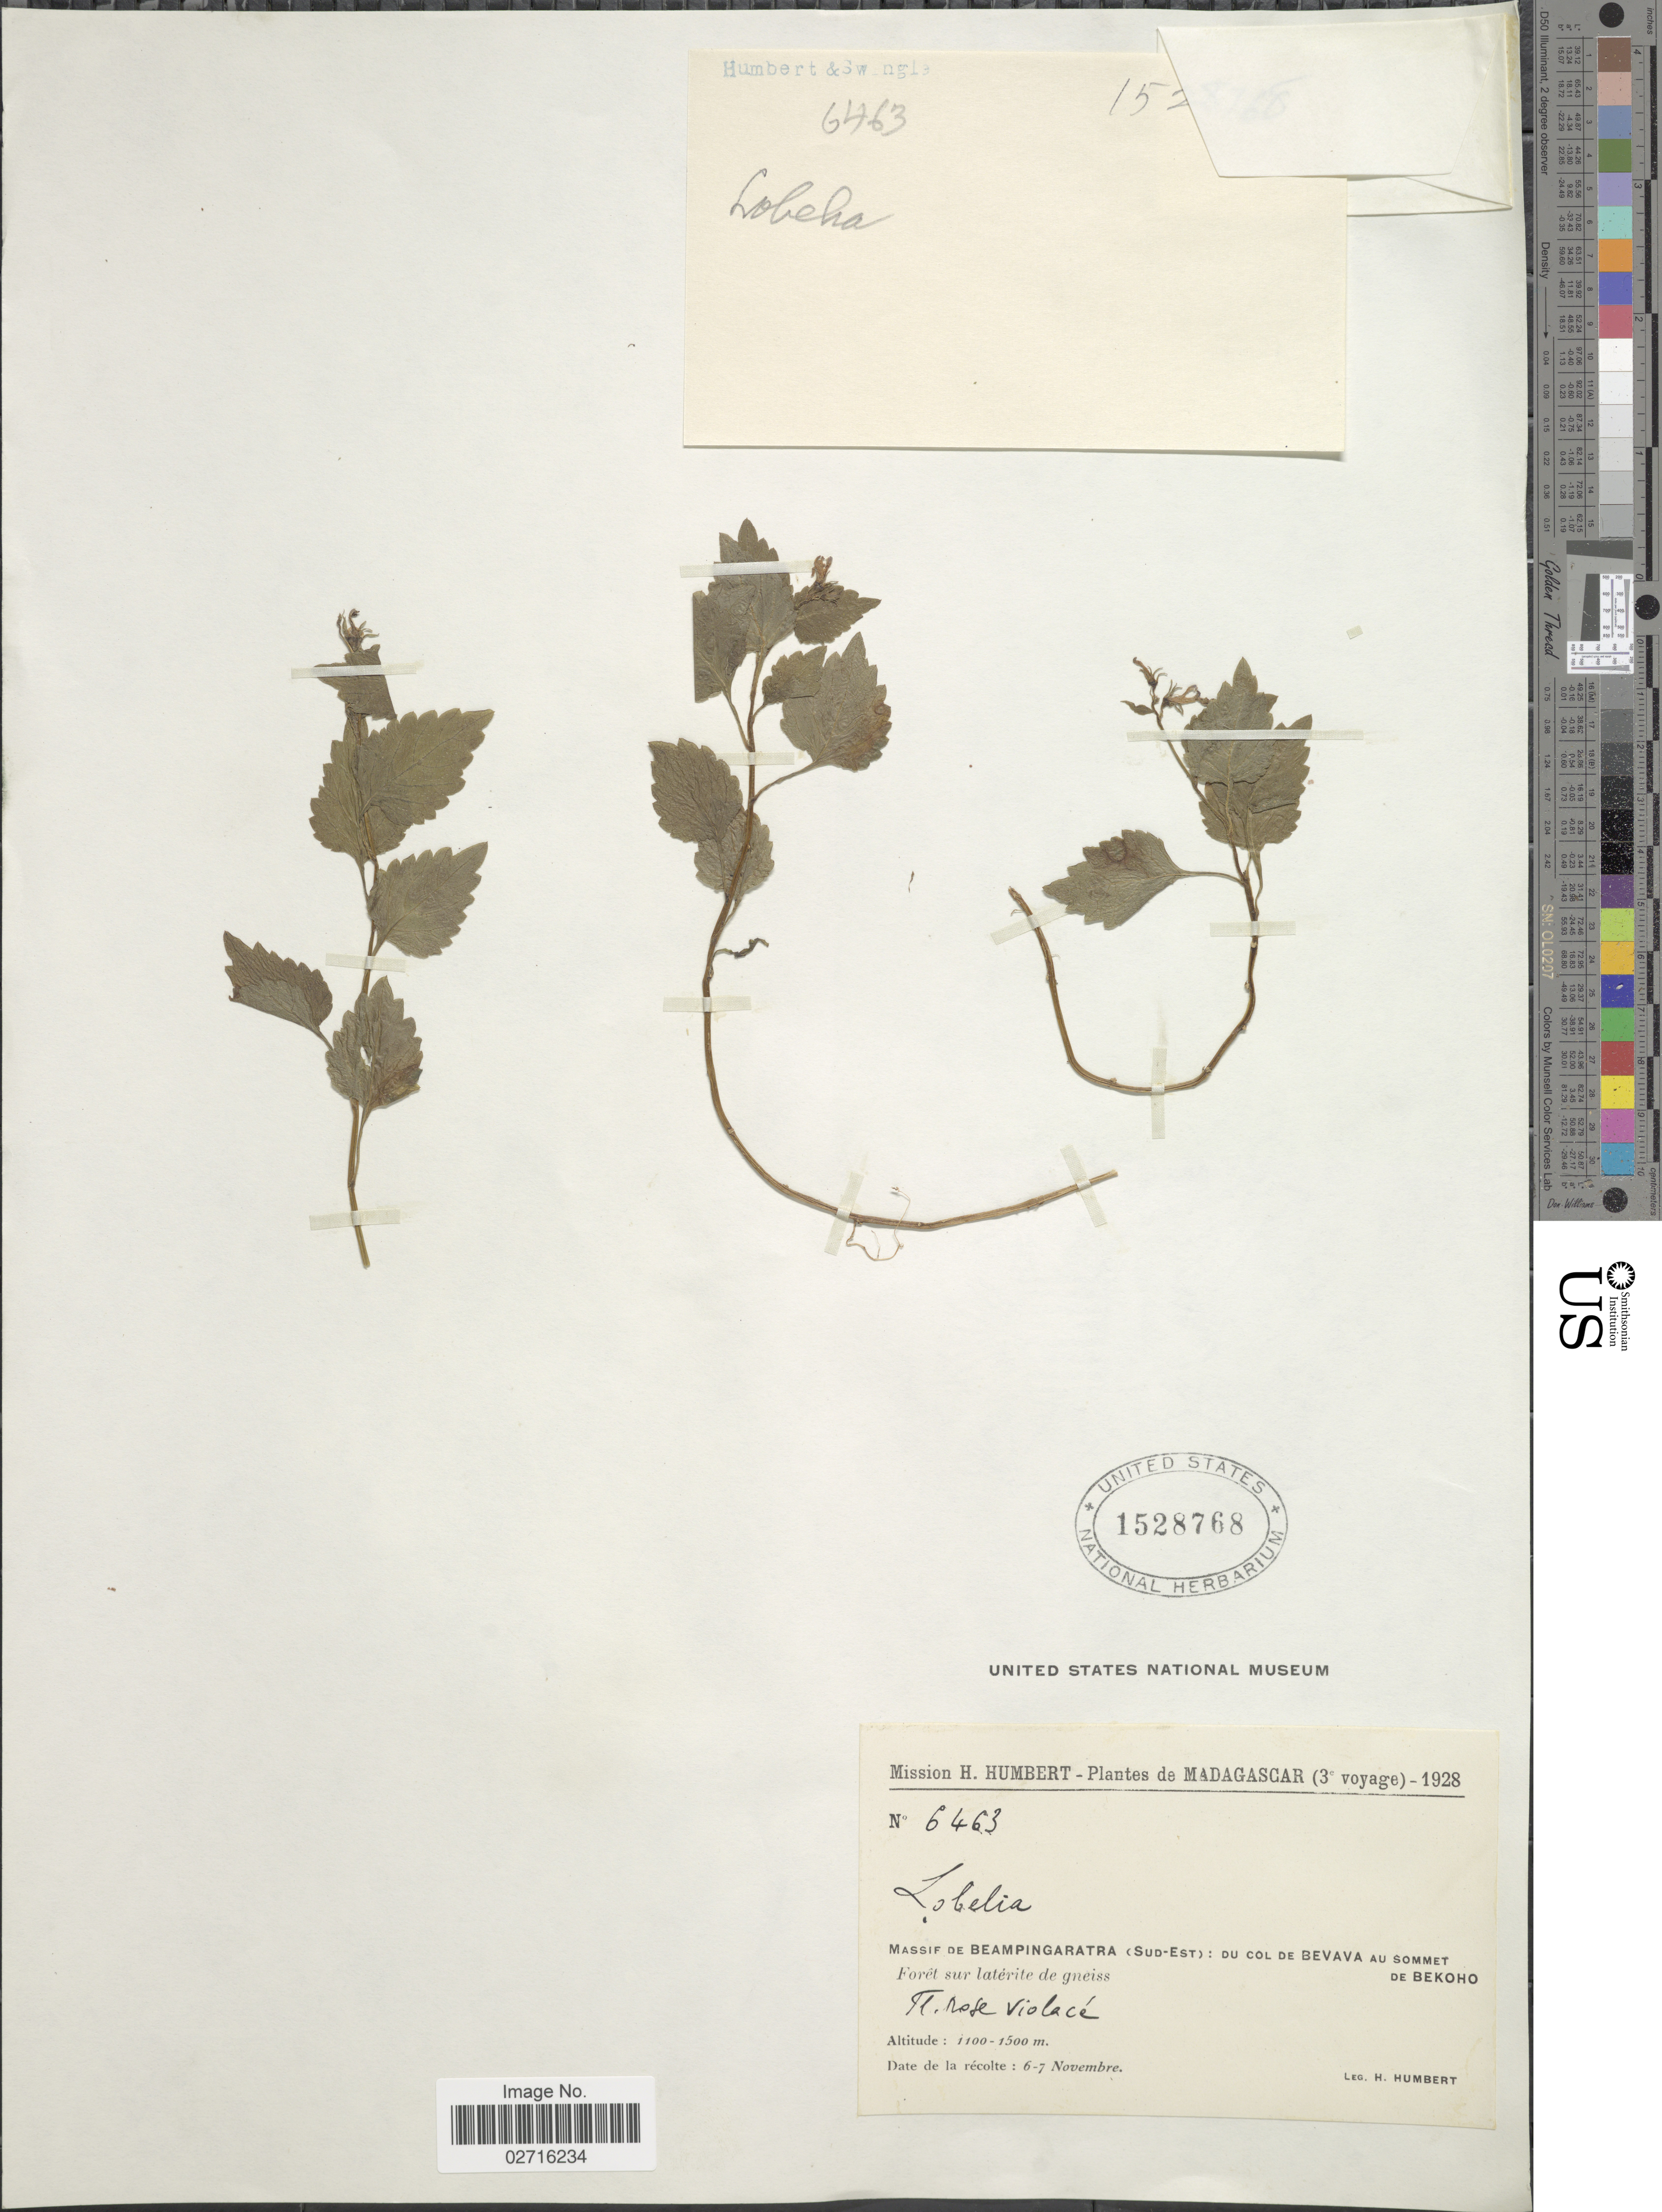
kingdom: Plantae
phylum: Tracheophyta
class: Magnoliopsida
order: Asterales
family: Campanulaceae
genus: Lobelia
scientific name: Lobelia sp.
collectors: H. Humbert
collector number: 6463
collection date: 1928-11-06/1928-11-07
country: Madagascar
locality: Massif de Beampingaratra (Sud-Est): Du Col de Bevava Au Sommet de Bekoho, Forêt sur latérite de gneiss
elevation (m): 1100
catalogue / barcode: US 1528768